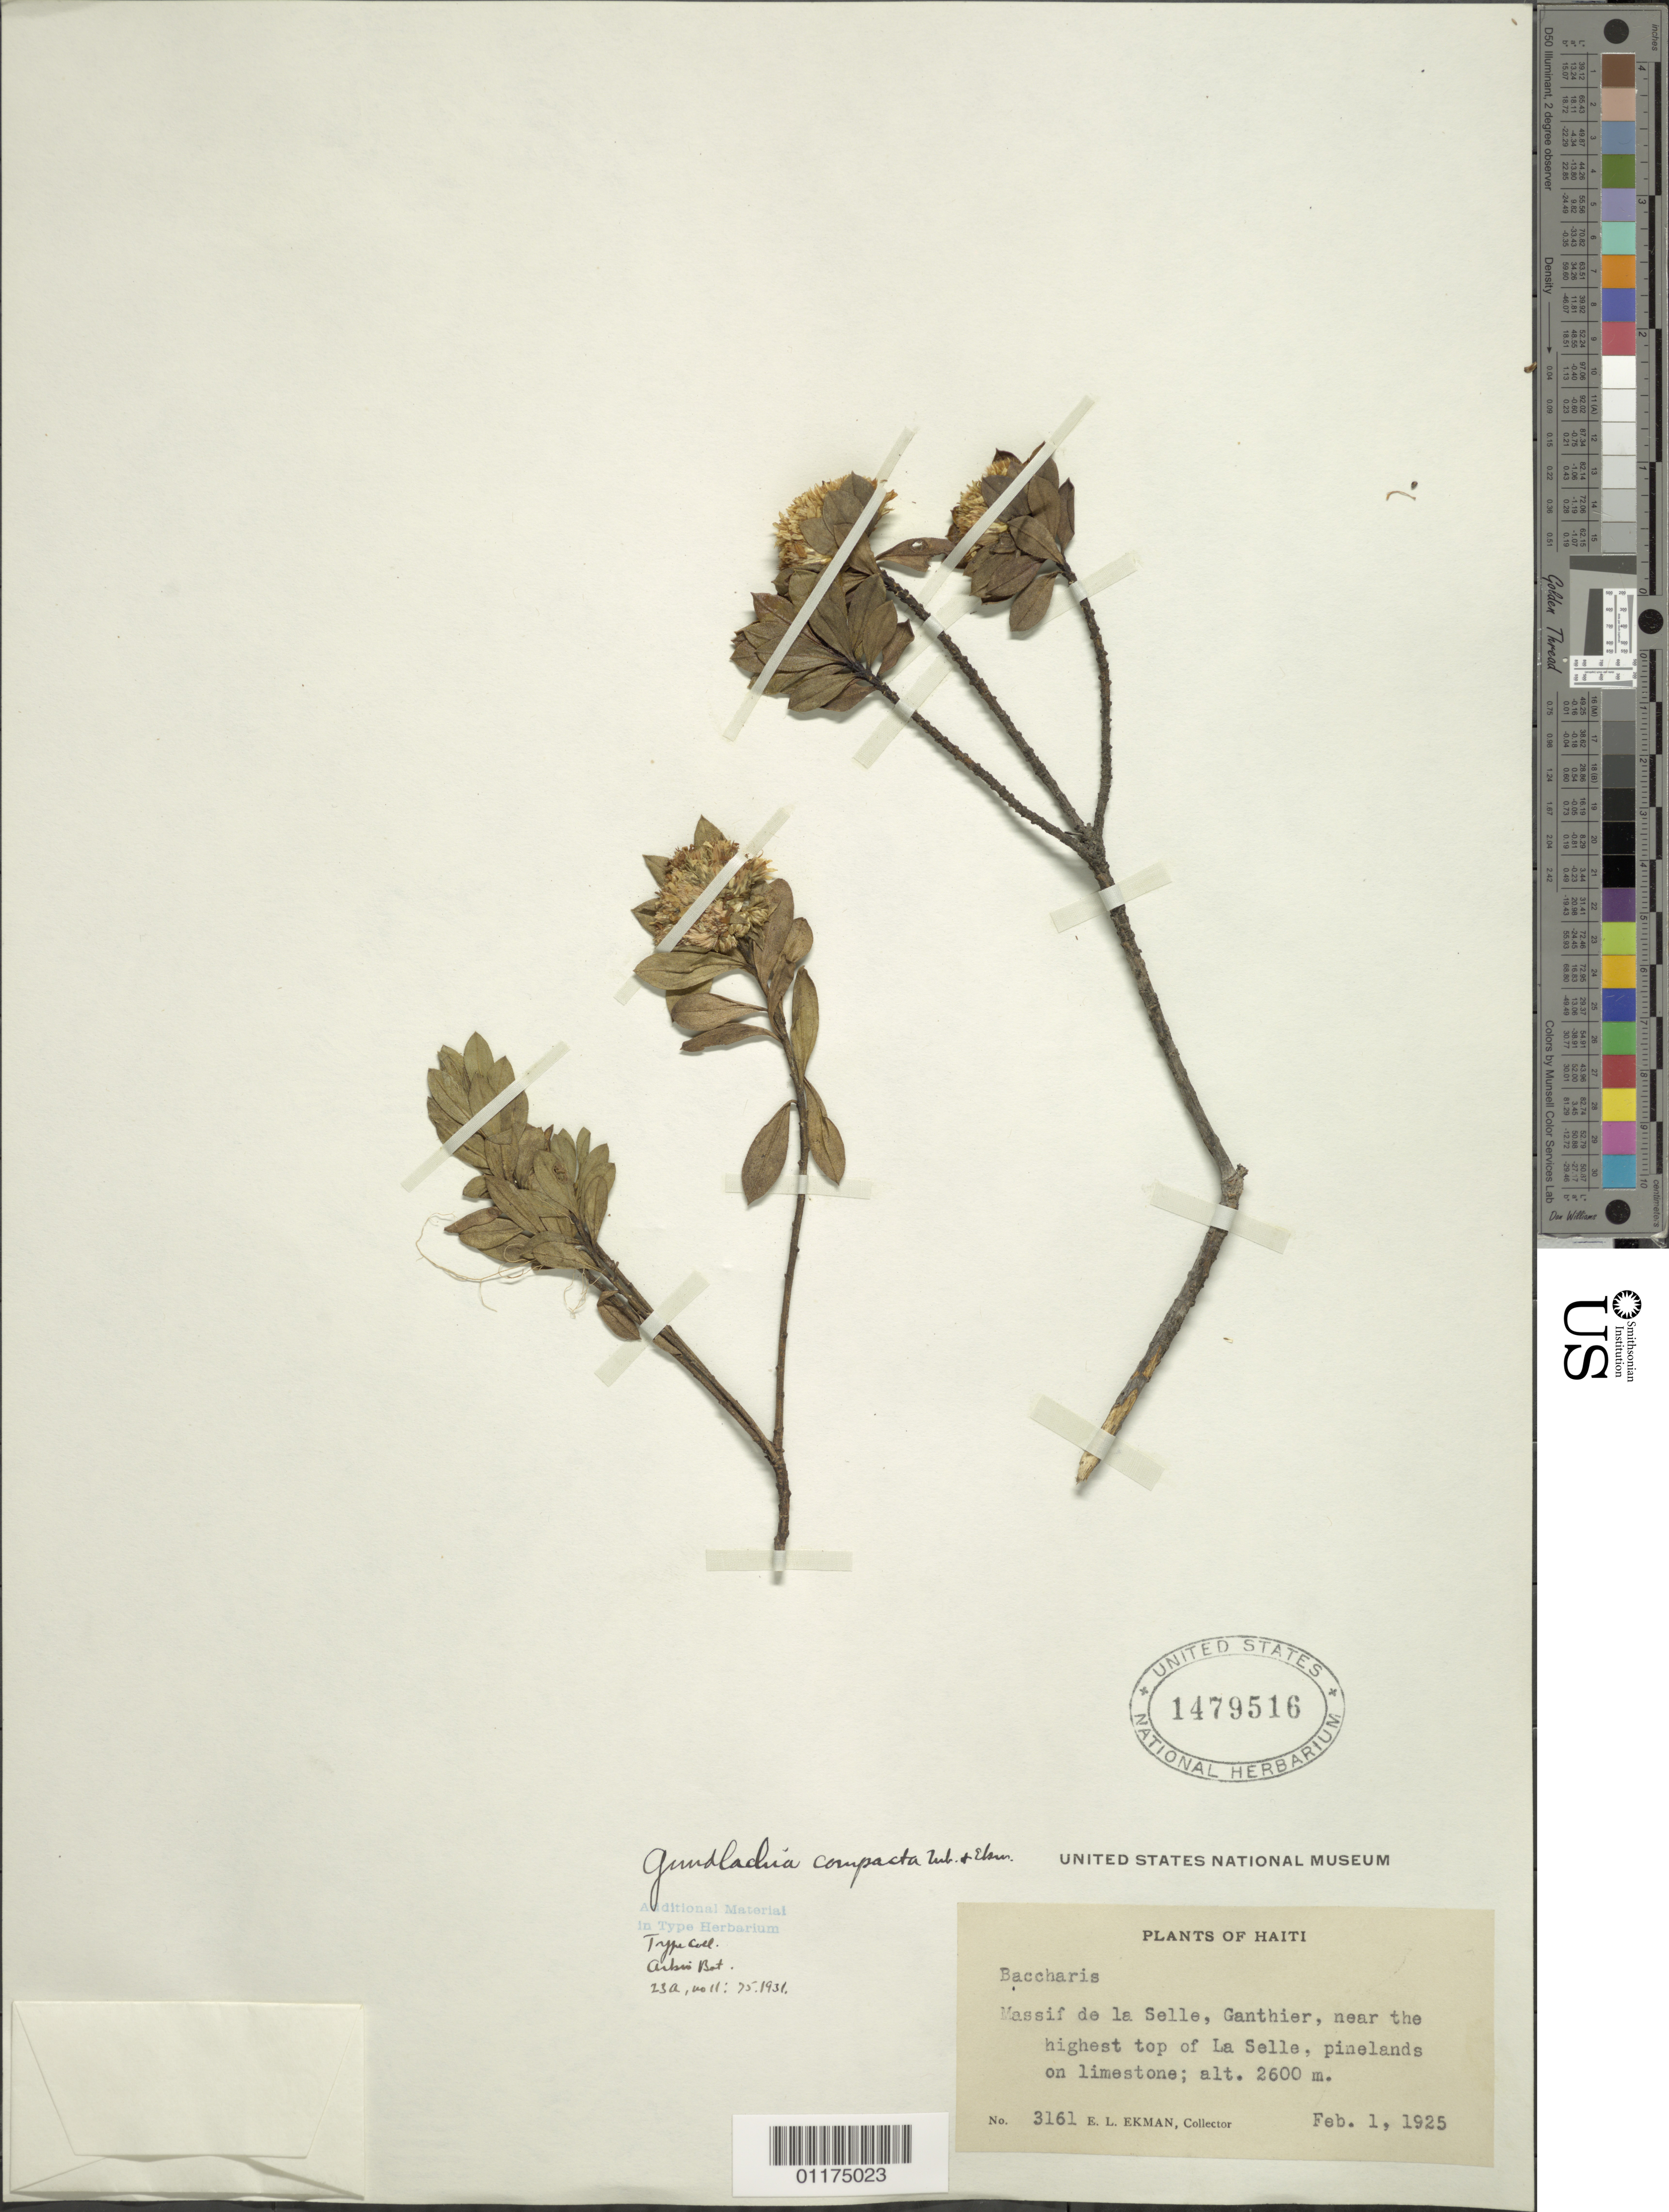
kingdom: Plantae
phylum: Tracheophyta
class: Magnoliopsida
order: Asterales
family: Asteraceae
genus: Gundlachia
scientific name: Gundlachia compacta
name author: Urb. & Ekman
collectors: E. L. Ekman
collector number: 3161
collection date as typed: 01 Feb 1925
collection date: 1925-02-01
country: Haiti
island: Hispaniola I.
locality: Massif de la Selle, Ganthier, near the highest top of La Selle, pinelands on limestone;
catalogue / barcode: US 1479516